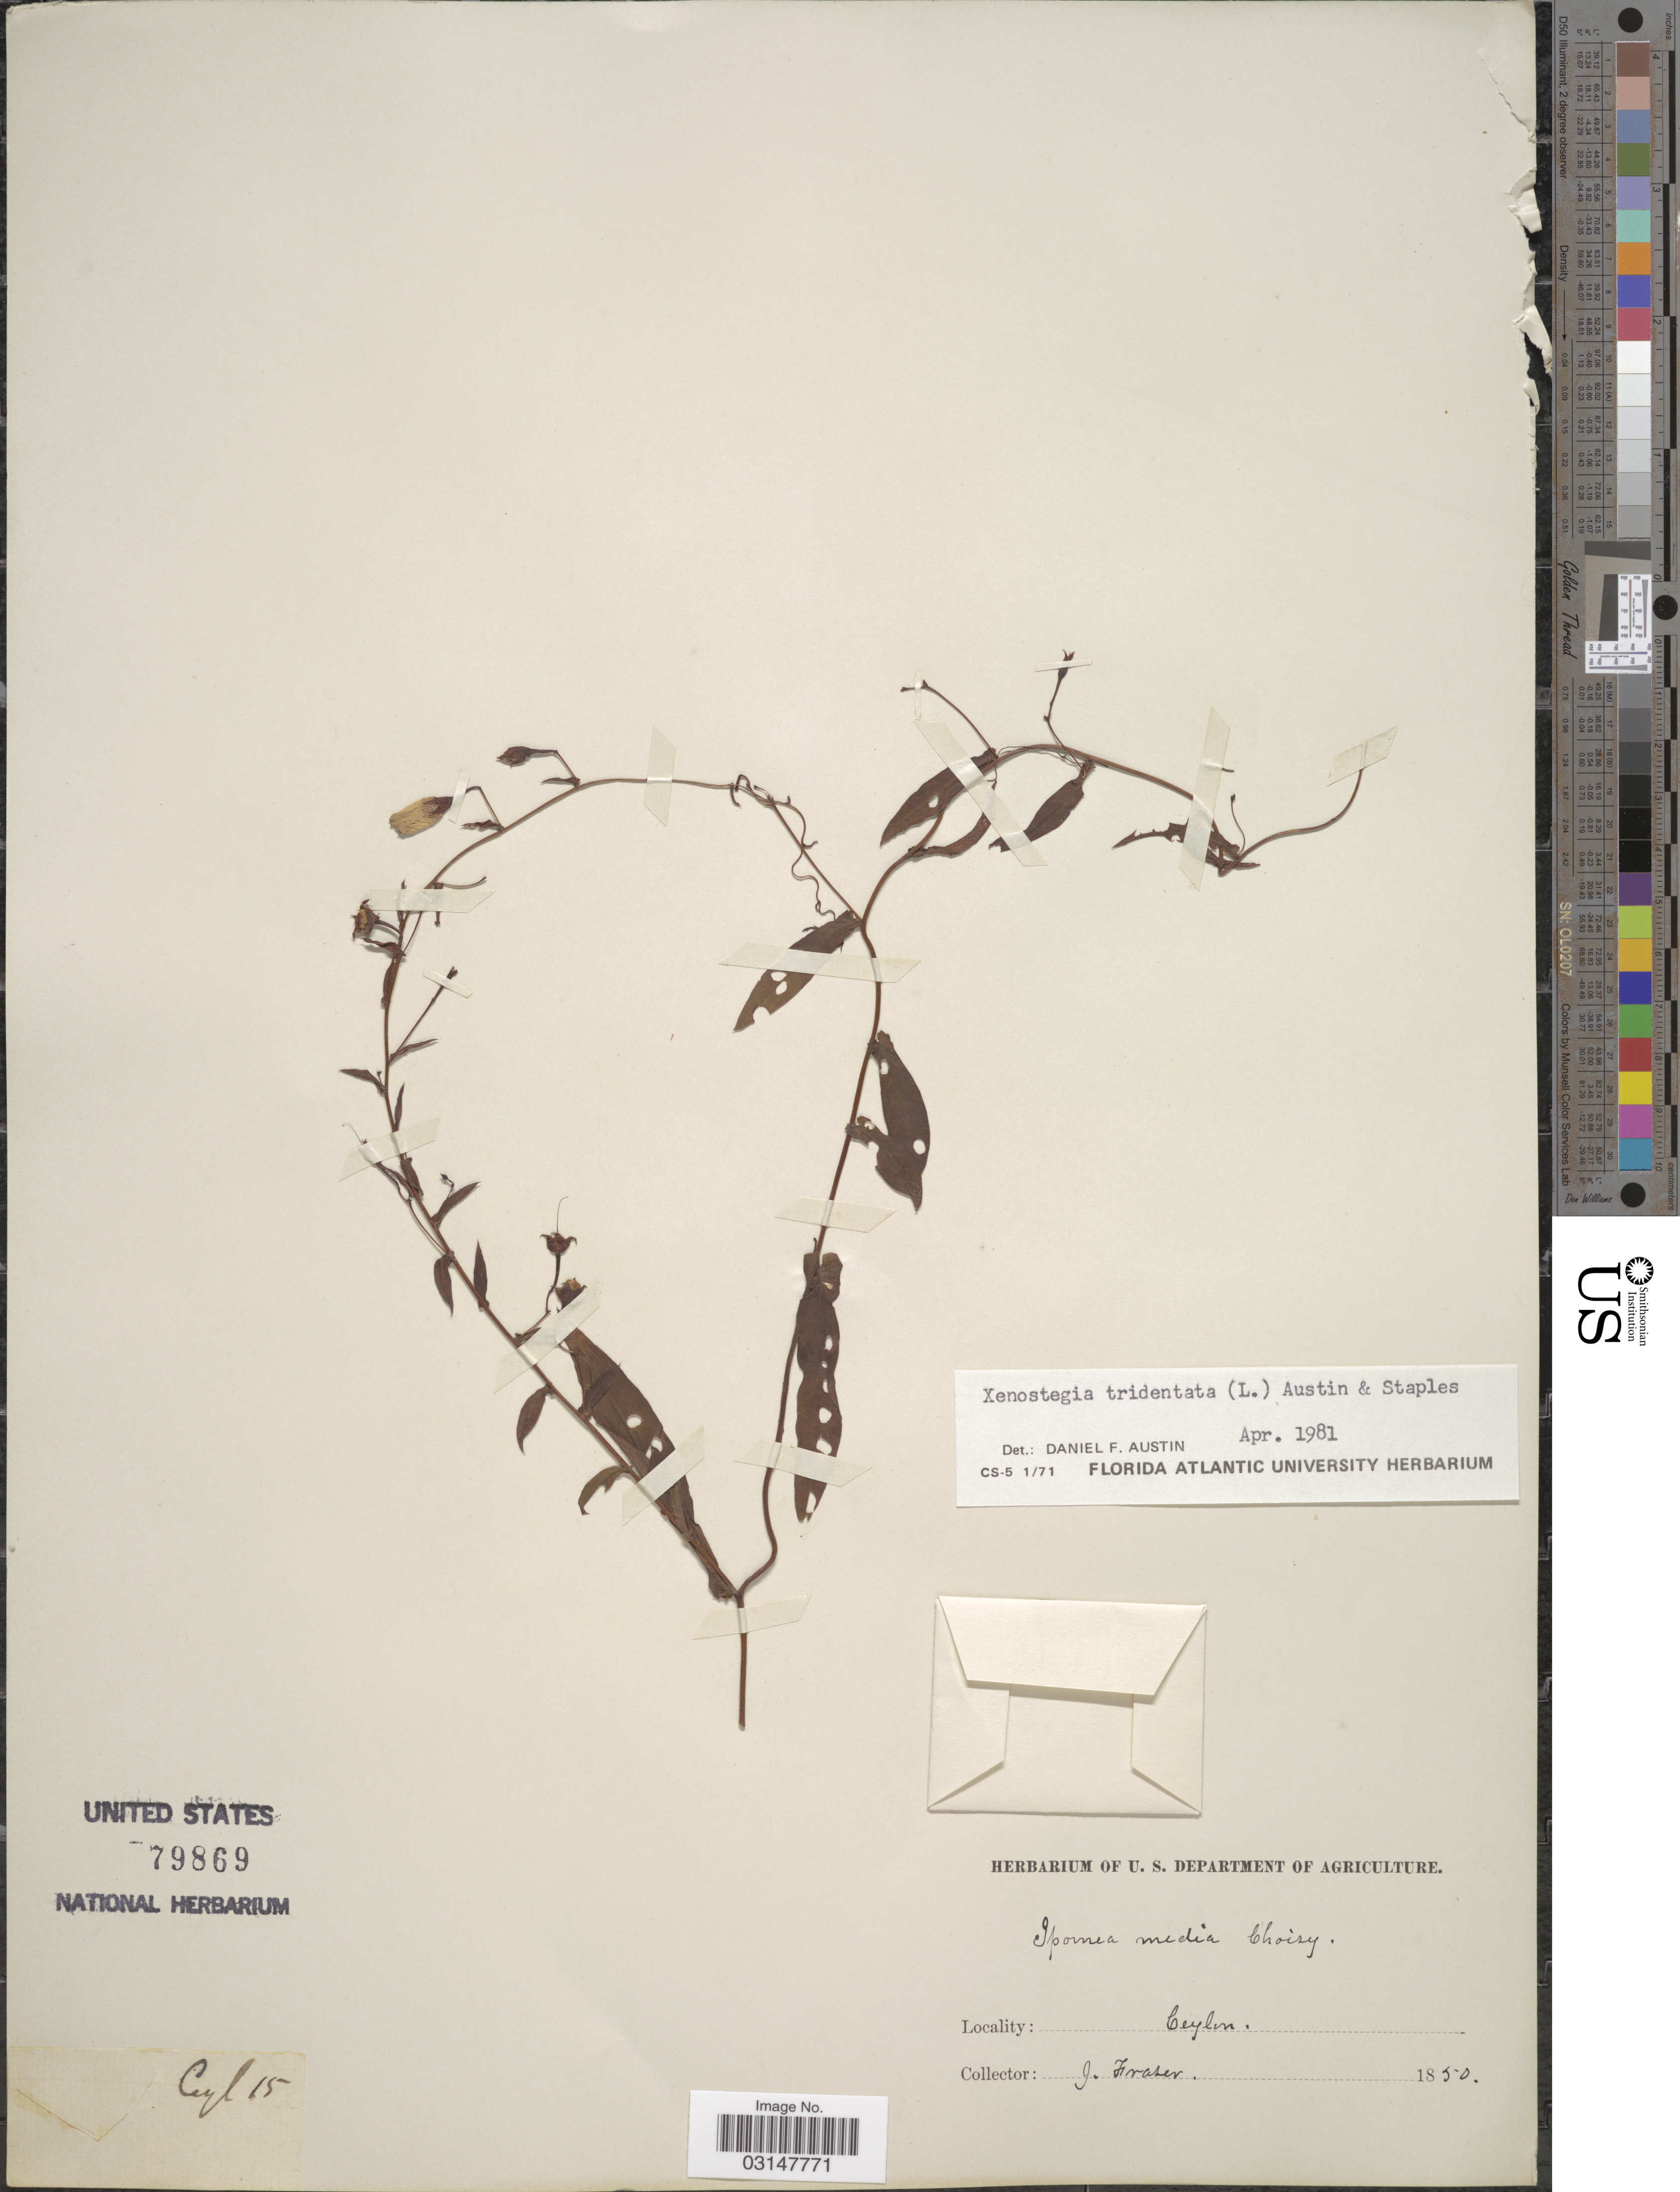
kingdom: Plantae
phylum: Tracheophyta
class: Magnoliopsida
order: Solanales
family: Convolvulaceae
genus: Xenostegia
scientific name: Xenostegia tridentata subsp. hastata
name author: (Ooststr.) Parmar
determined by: Strong, Mark T., (BOT), Smithsonian Institution - National Museum of Natural History (UNITED STATES)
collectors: J. Fraser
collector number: Ceyl15 ?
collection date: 1850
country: Sri Lanka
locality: Ceylon.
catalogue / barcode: US 79869